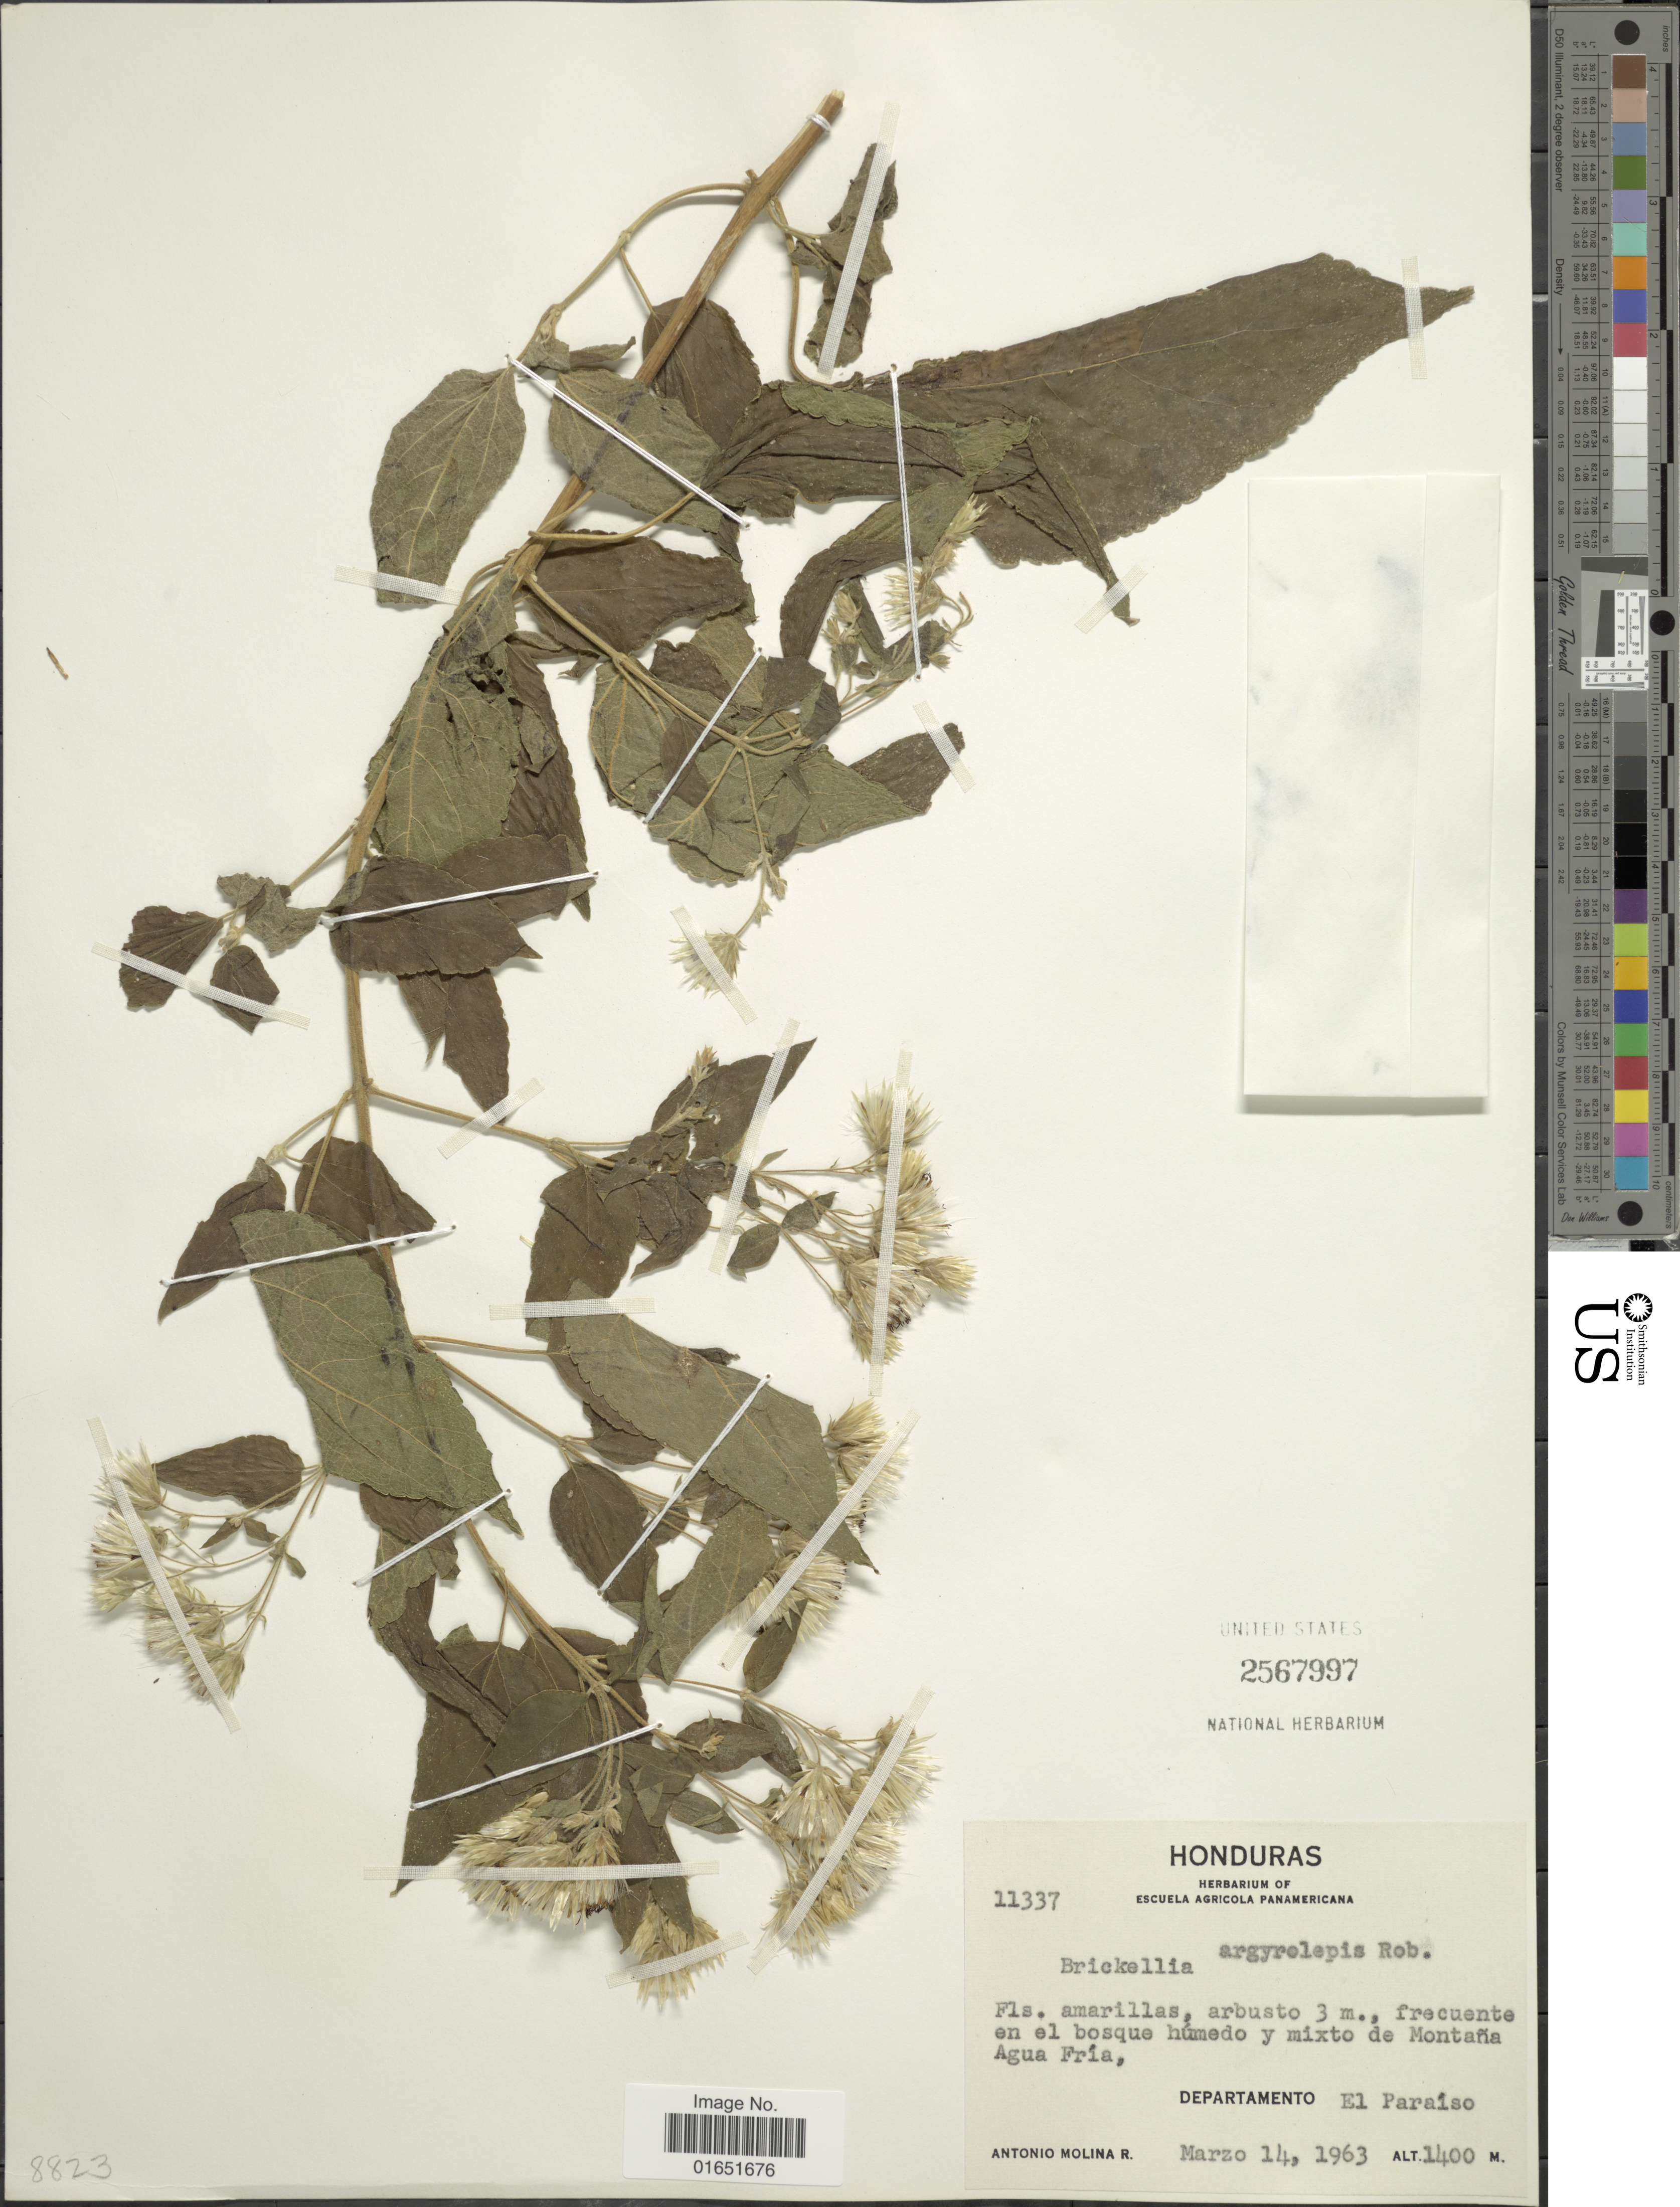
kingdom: Plantae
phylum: Tracheophyta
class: Magnoliopsida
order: Asterales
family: Asteraceae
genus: Brickellia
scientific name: Brickellia argyrolepis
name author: B.L. Rob.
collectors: A. Molina R.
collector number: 11337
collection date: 1963-03-14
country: Honduras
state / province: El Paraíso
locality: Frecuente en el bosque húmedo y mixto de Montaña Agua Fría, Departamento EL Paraíso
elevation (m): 1400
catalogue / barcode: US 2567997